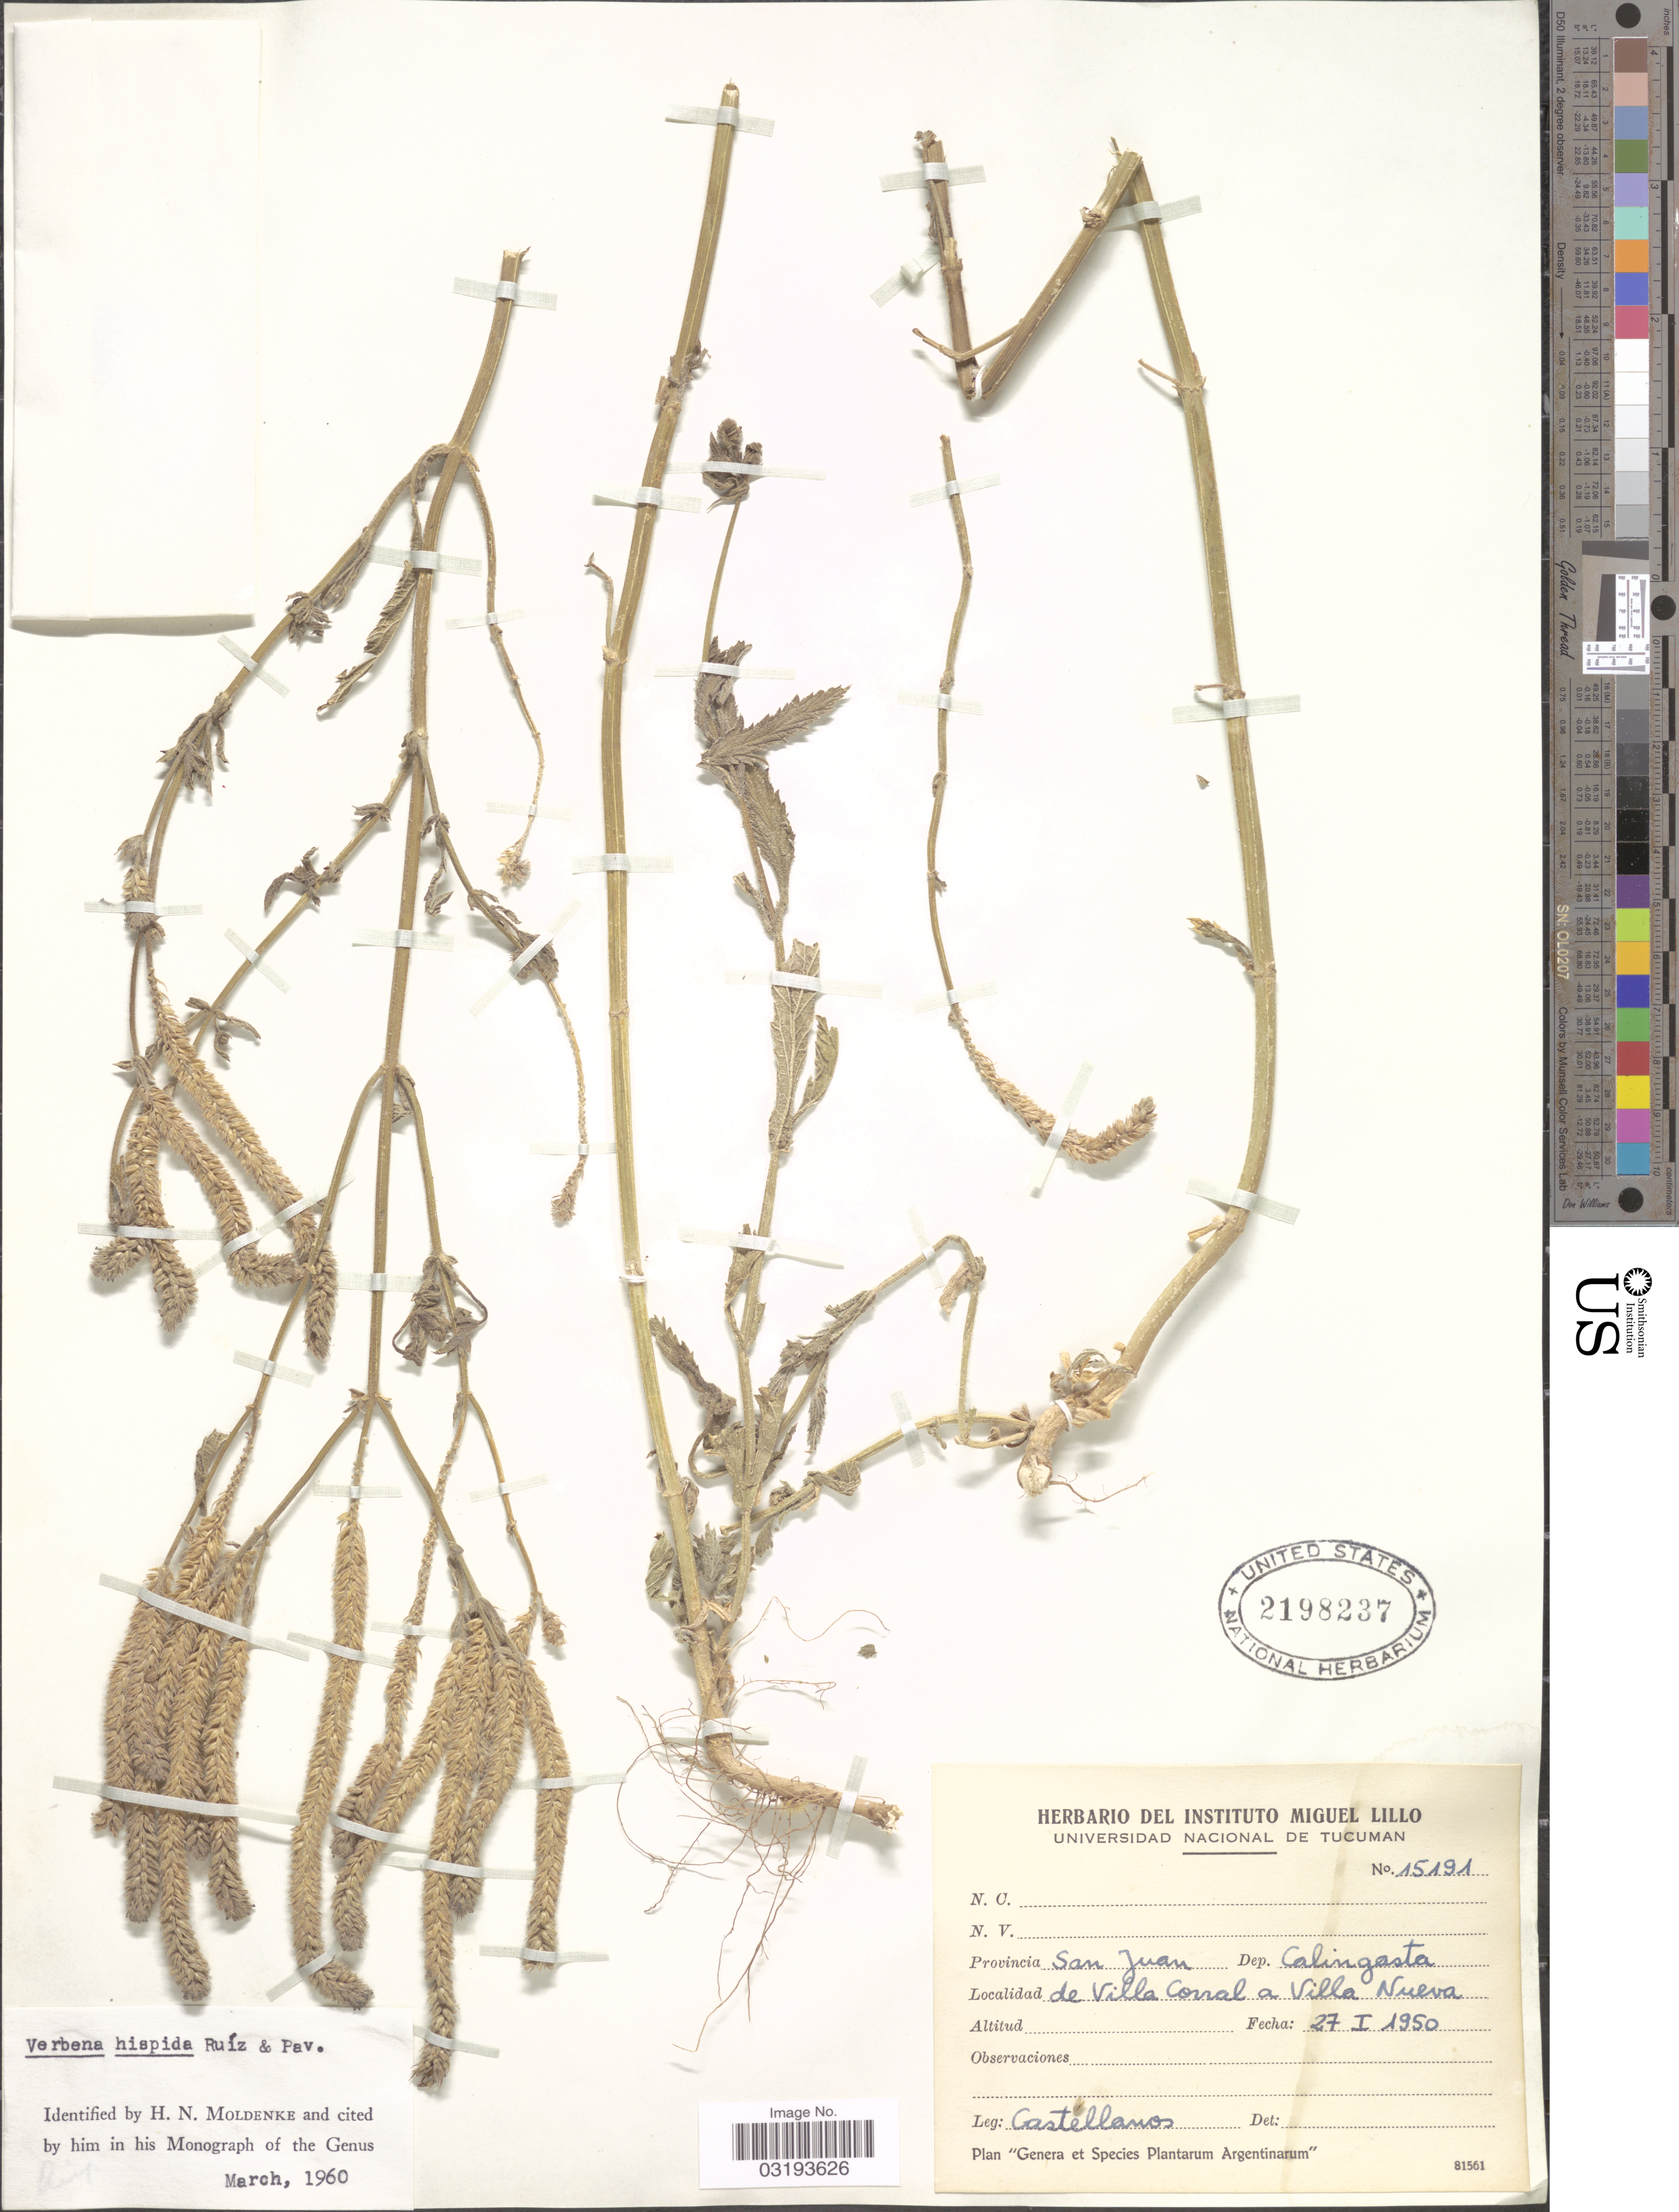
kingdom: Plantae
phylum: Tracheophyta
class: Magnoliopsida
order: Lamiales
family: Verbenaceae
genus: Verbena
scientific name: Verbena hispida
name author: Ruiz & Pav.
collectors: -- Castellanos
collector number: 15191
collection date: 1950-01-27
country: Argentina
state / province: San Juan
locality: Dep. Calingasta. De Villa Corral a Villa Nueva.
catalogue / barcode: US 2198237